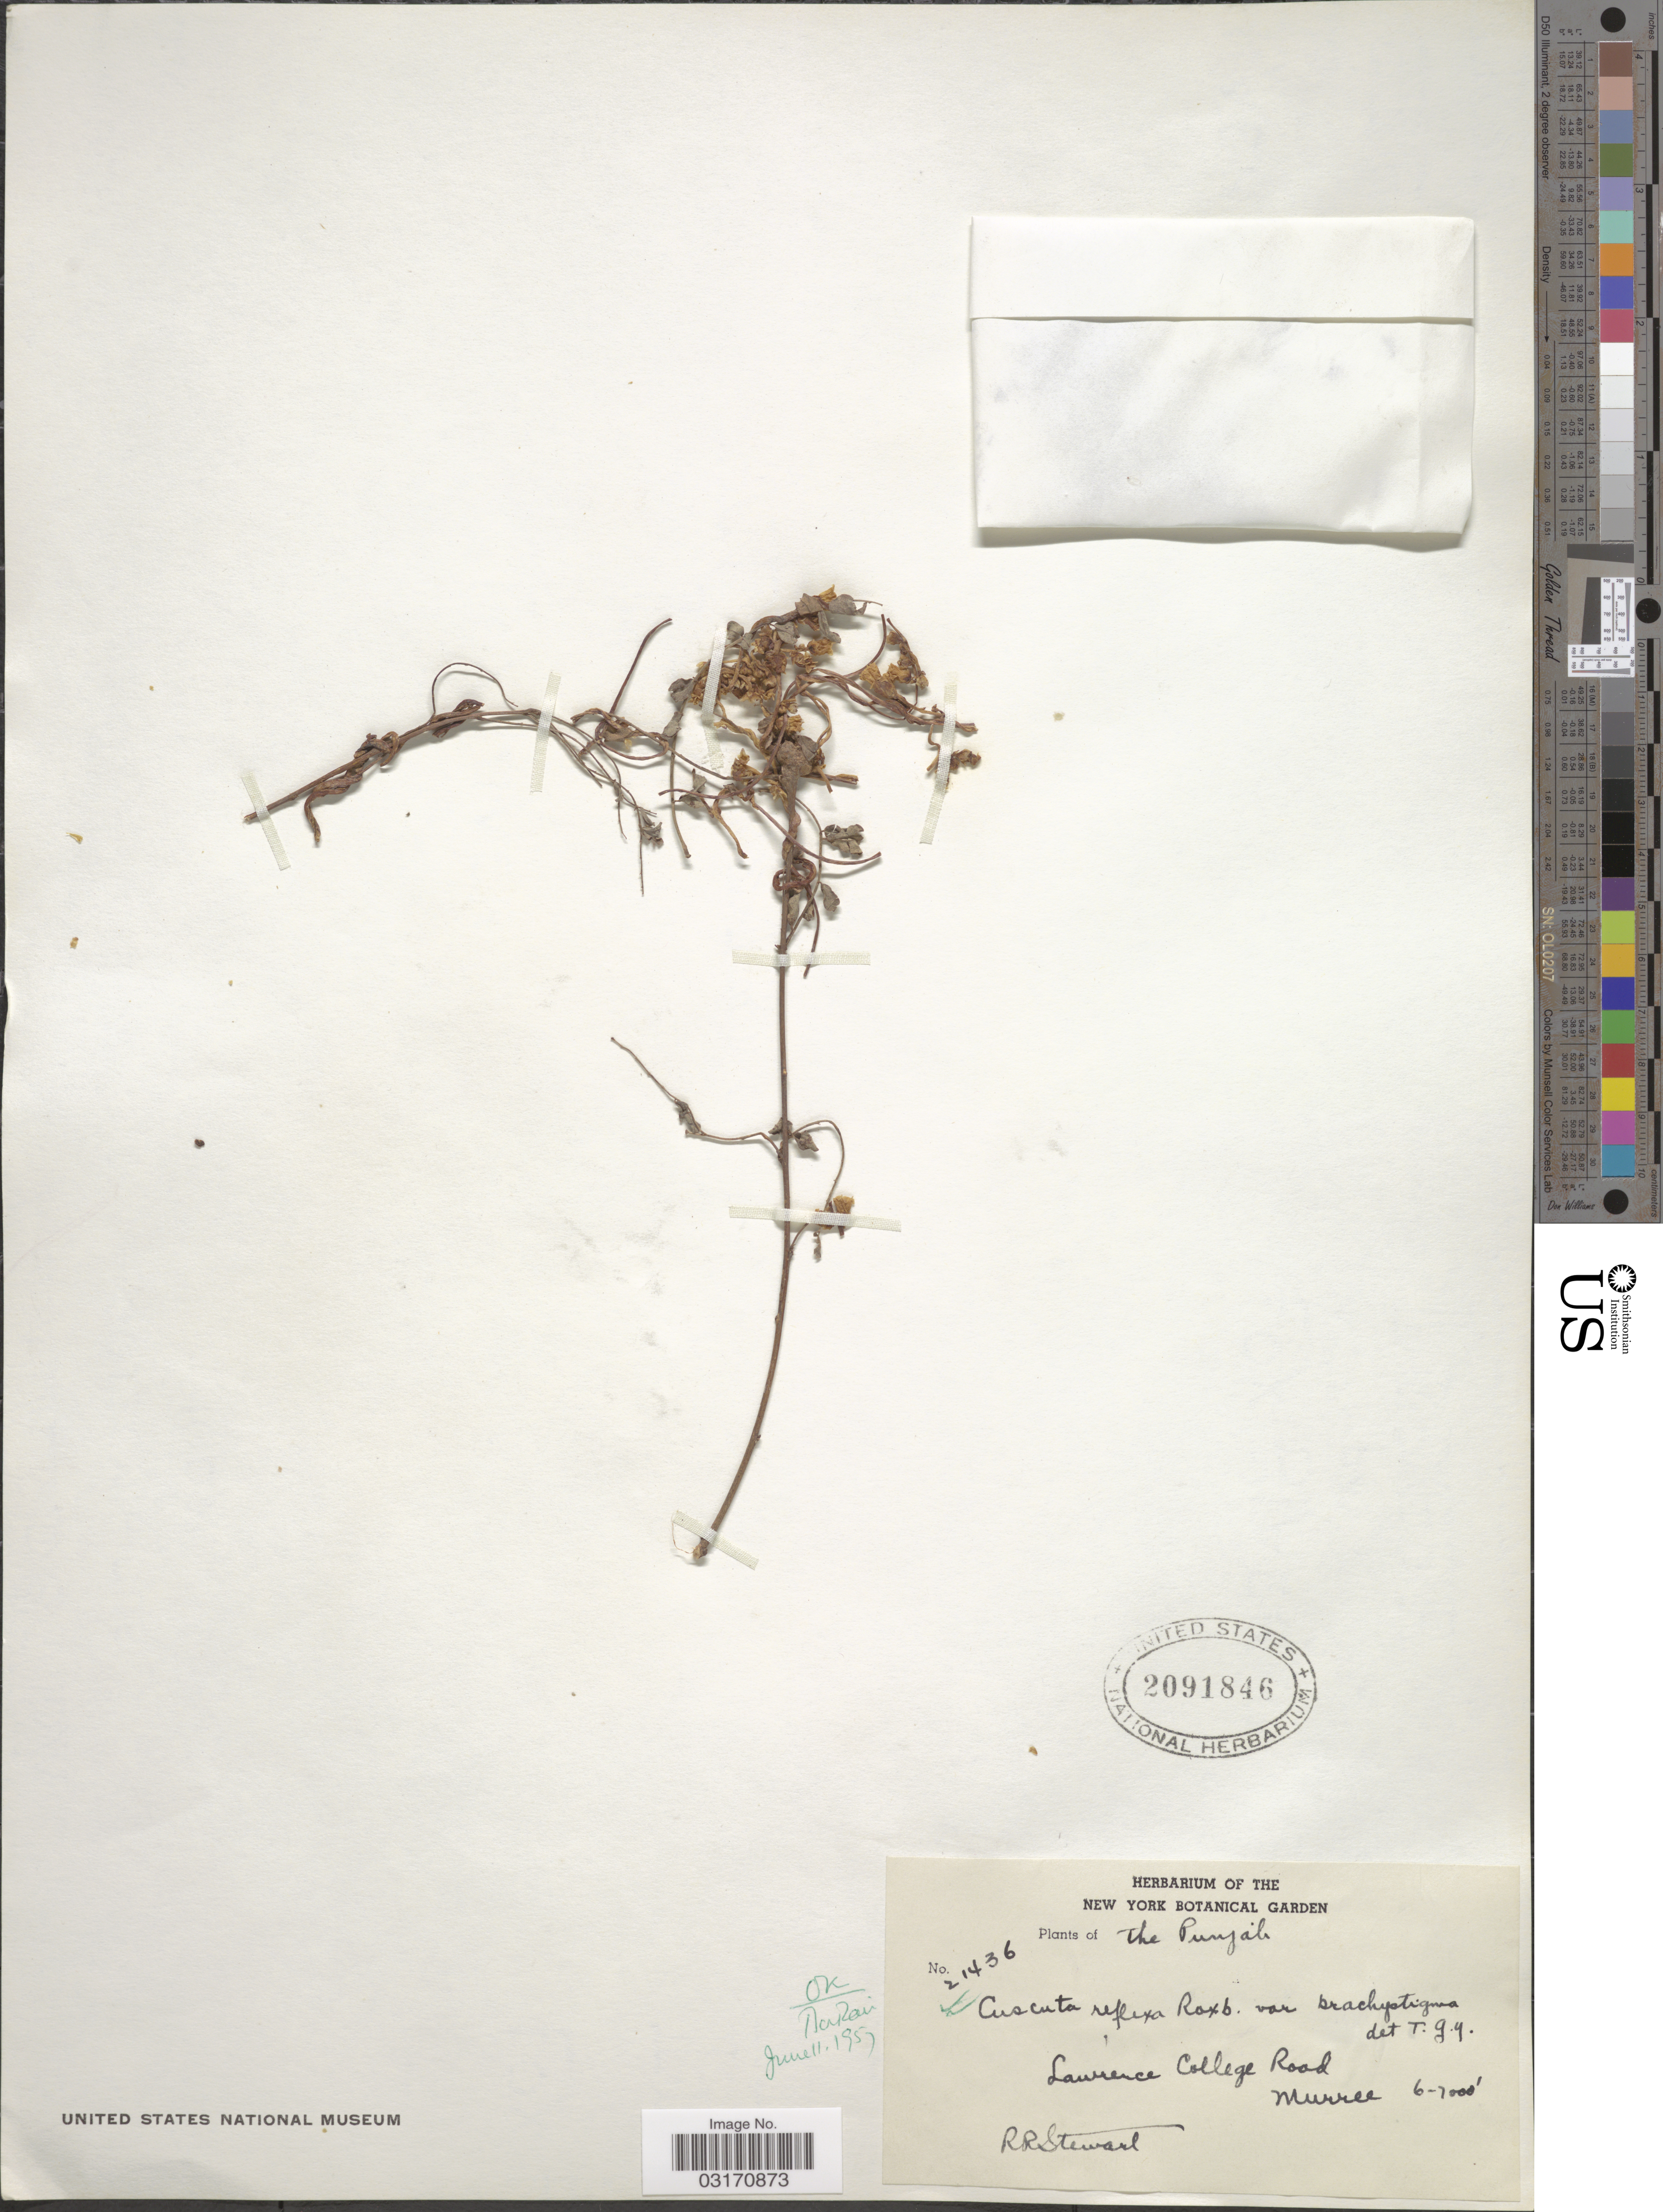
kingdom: Plantae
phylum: Tracheophyta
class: Magnoliopsida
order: Solanales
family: Convolvulaceae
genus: Cuscuta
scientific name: Cuscuta reflexa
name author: Roxb.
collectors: R. Stewart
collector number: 21436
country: Pakistan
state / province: Punjab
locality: Lawrence College Road. Murree.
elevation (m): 1829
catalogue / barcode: US 2091846